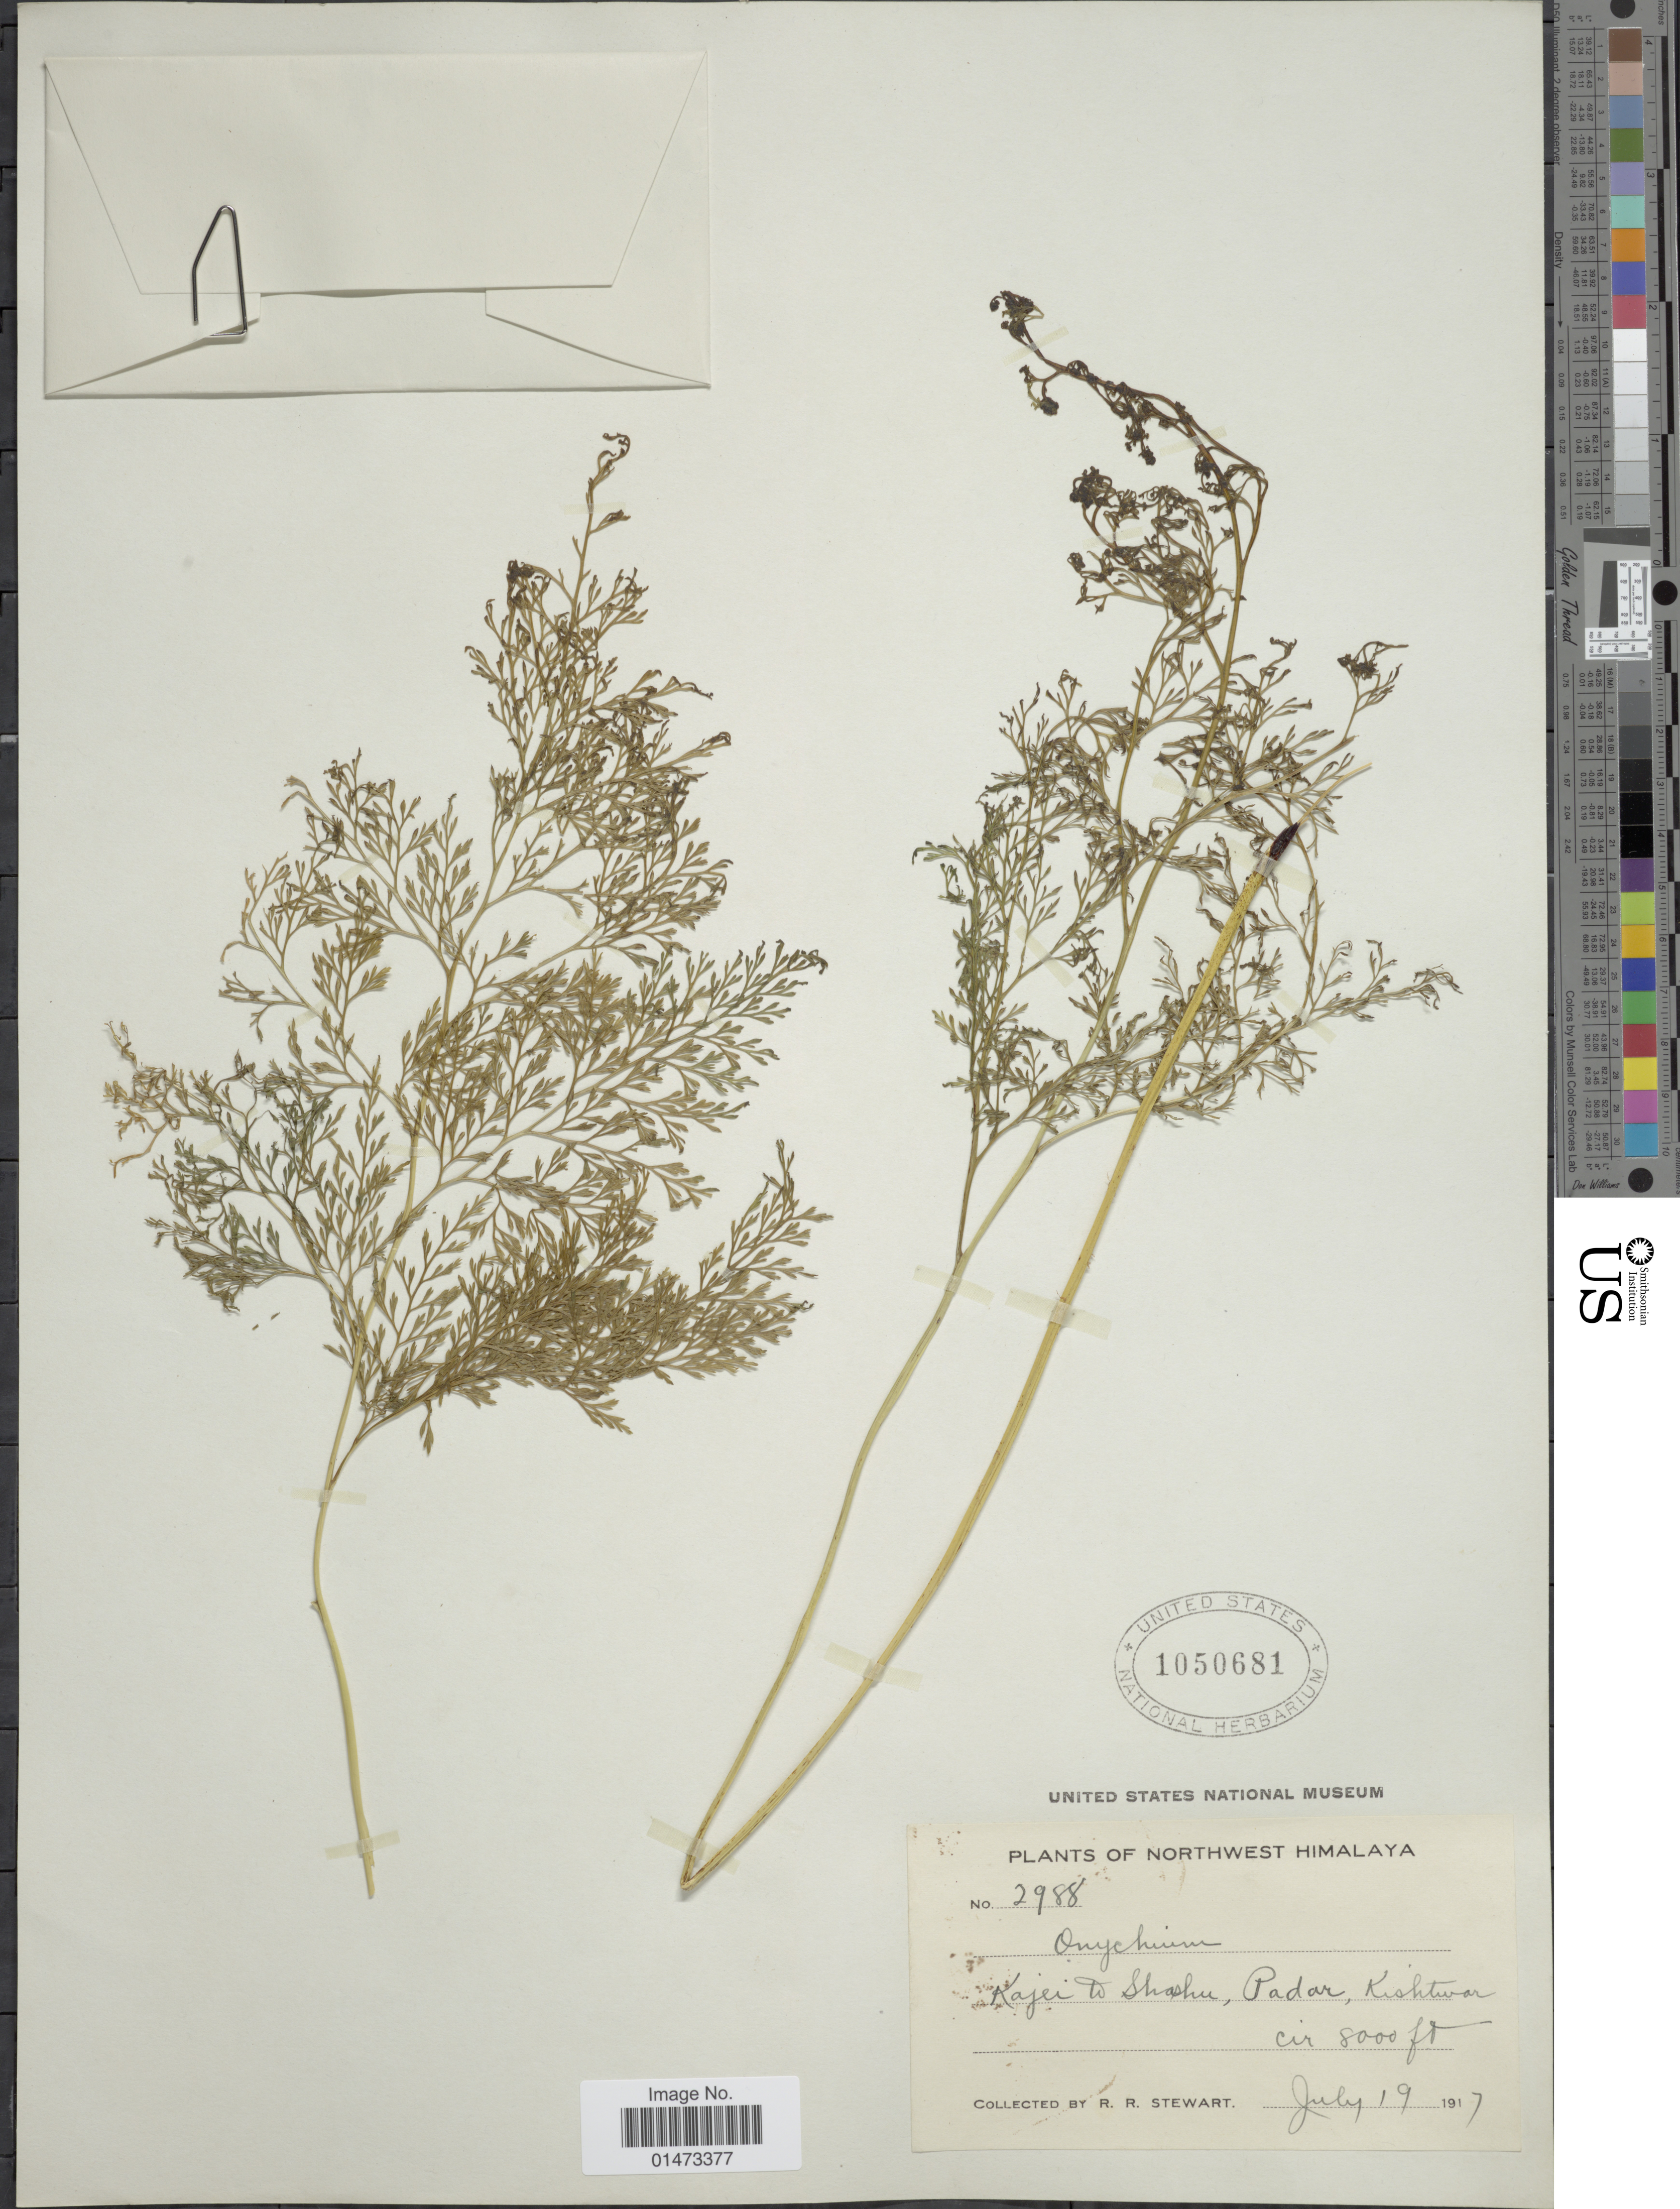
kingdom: Plantae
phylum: Tracheophyta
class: Polypodiopsida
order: Polypodiales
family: Pteridaceae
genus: Onychium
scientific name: Onychium contiguum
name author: Wall. ex C. Hope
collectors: R. R. Stewart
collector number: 2988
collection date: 1917-07-19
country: India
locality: Northwest Himalaya, Kajei to Shashu, Padar, Kishtwar.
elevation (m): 2438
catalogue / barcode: US 1050681